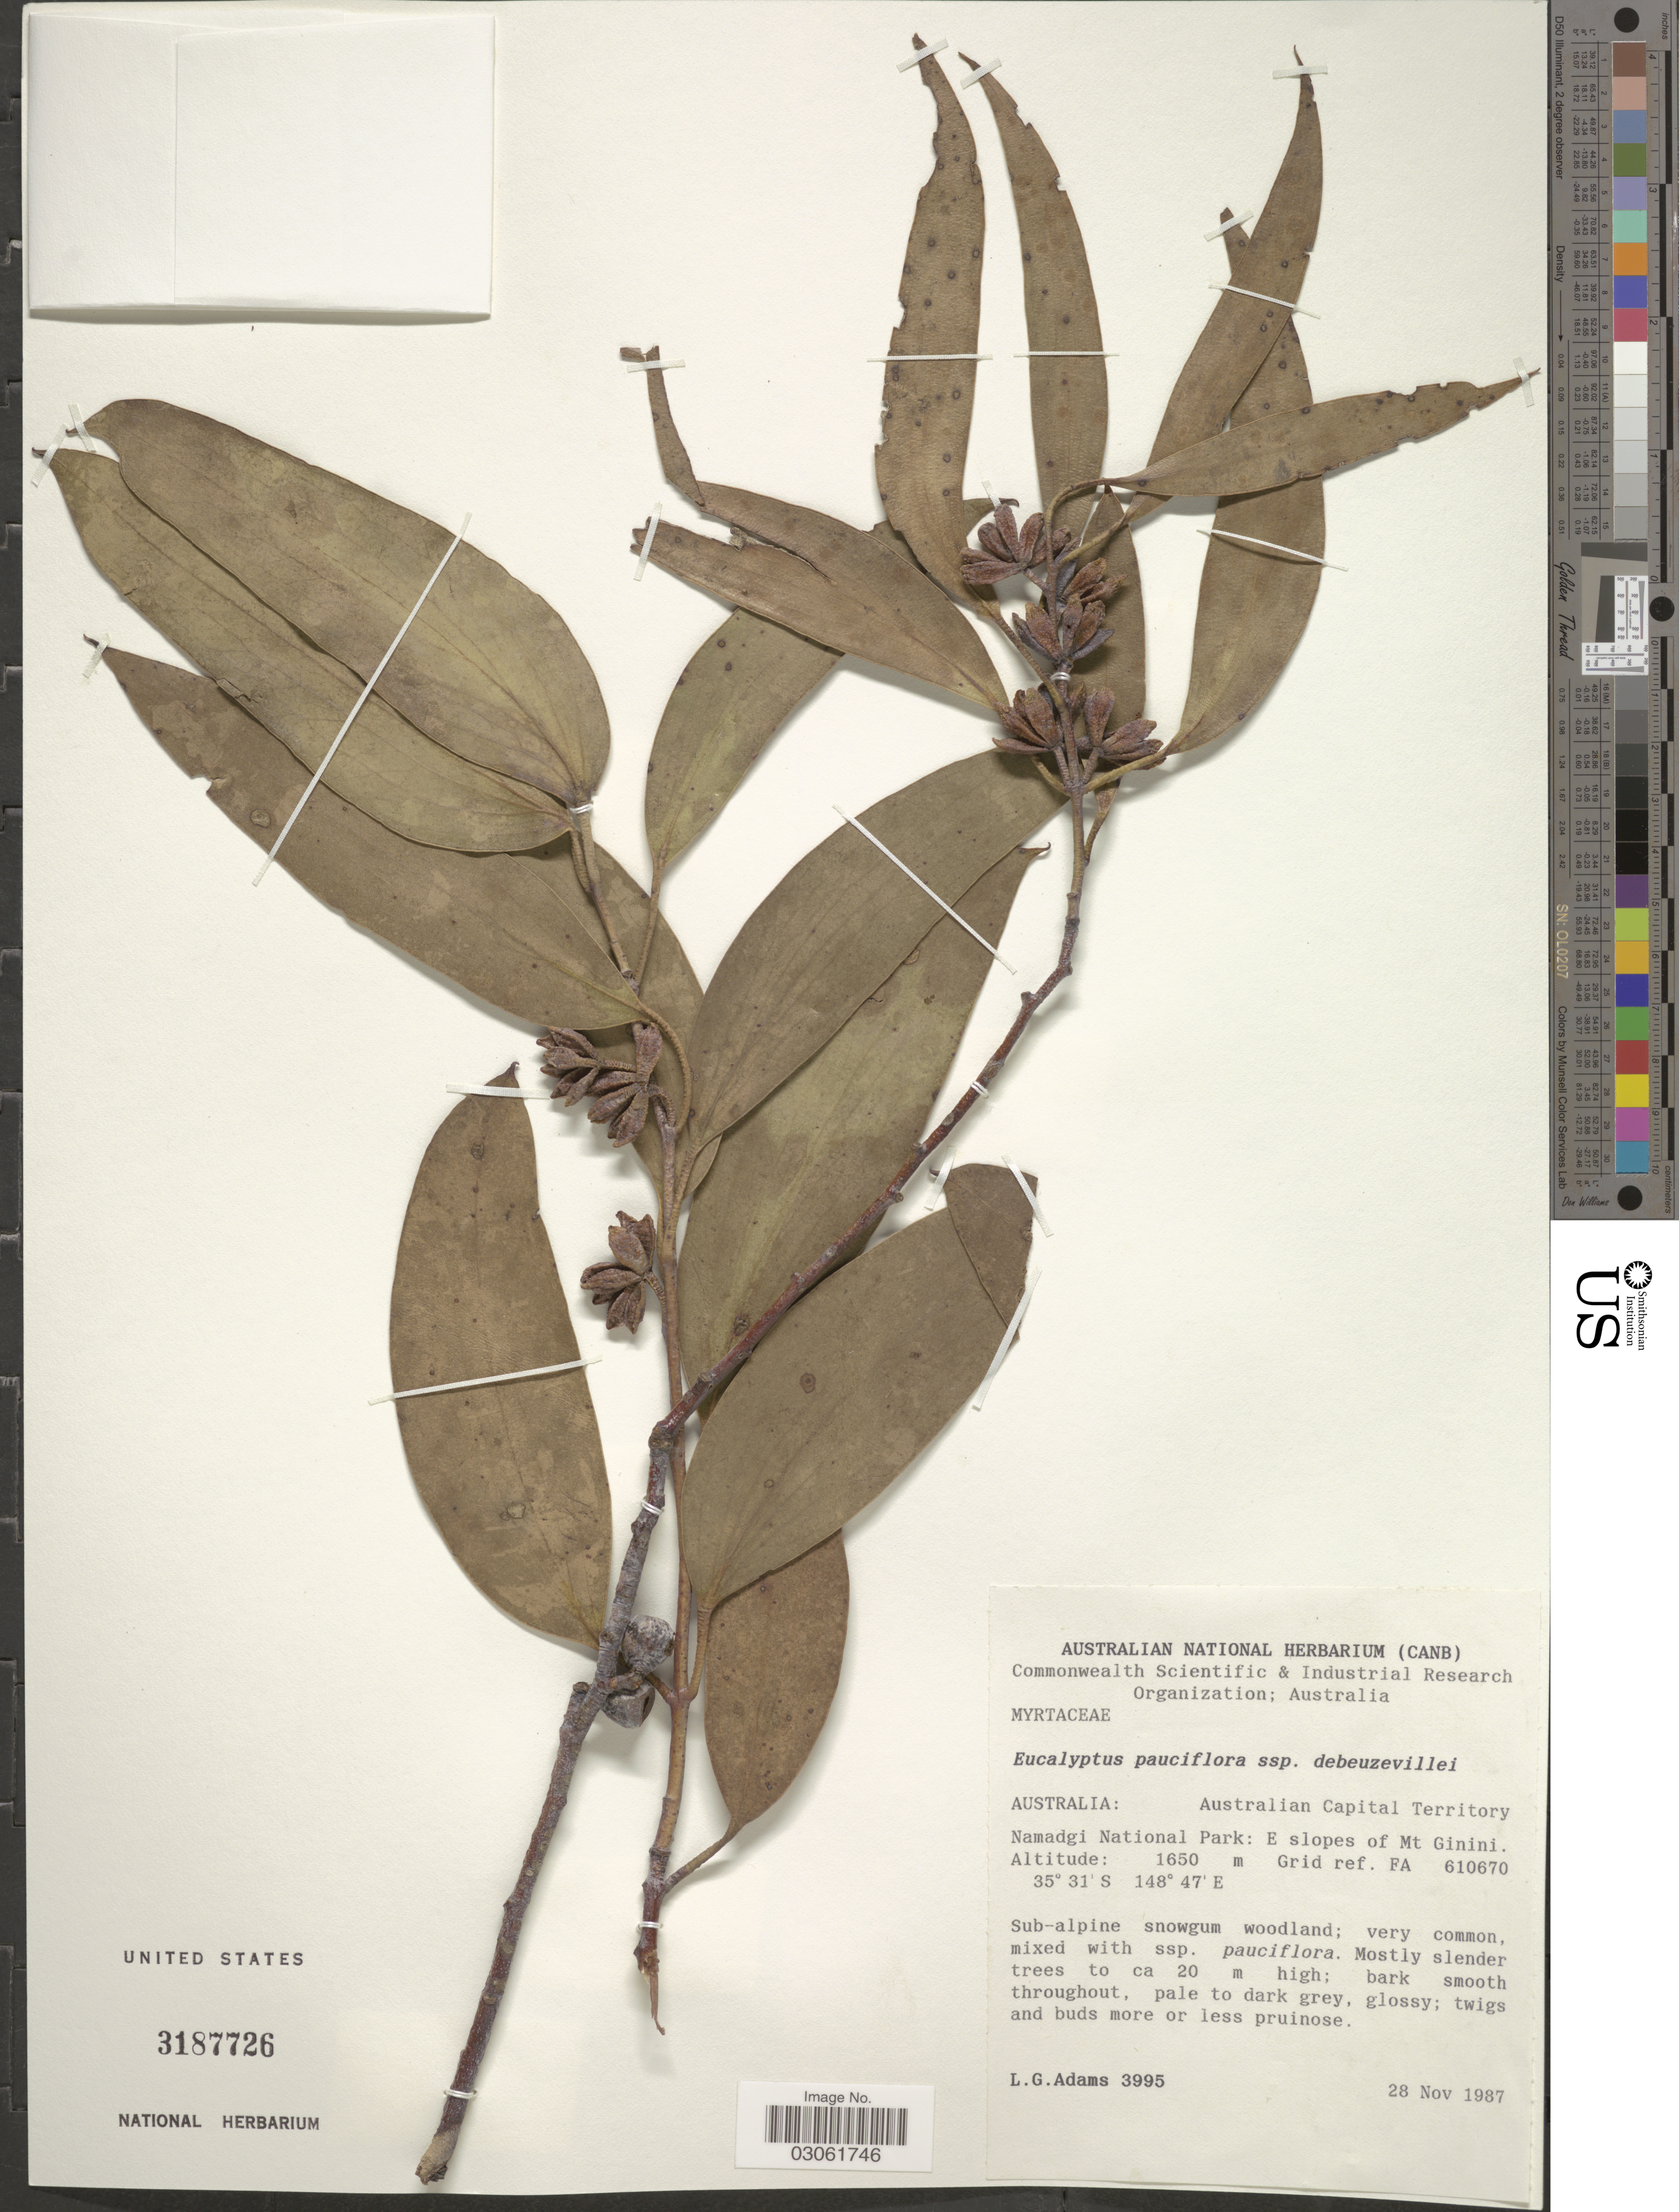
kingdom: Plantae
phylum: Tracheophyta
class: Magnoliopsida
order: Myrtales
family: Myrtaceae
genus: Eucalyptus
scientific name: Eucalyptus pauciflora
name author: Sieber ex Spreng.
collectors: L. G. Adams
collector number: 3995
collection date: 1987-11-28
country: Australia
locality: Australian Capital Territory. Namadgi National Park: E slopes of Mt Ginini. Grid ref. FA 610670.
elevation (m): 1650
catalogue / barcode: US 3187726